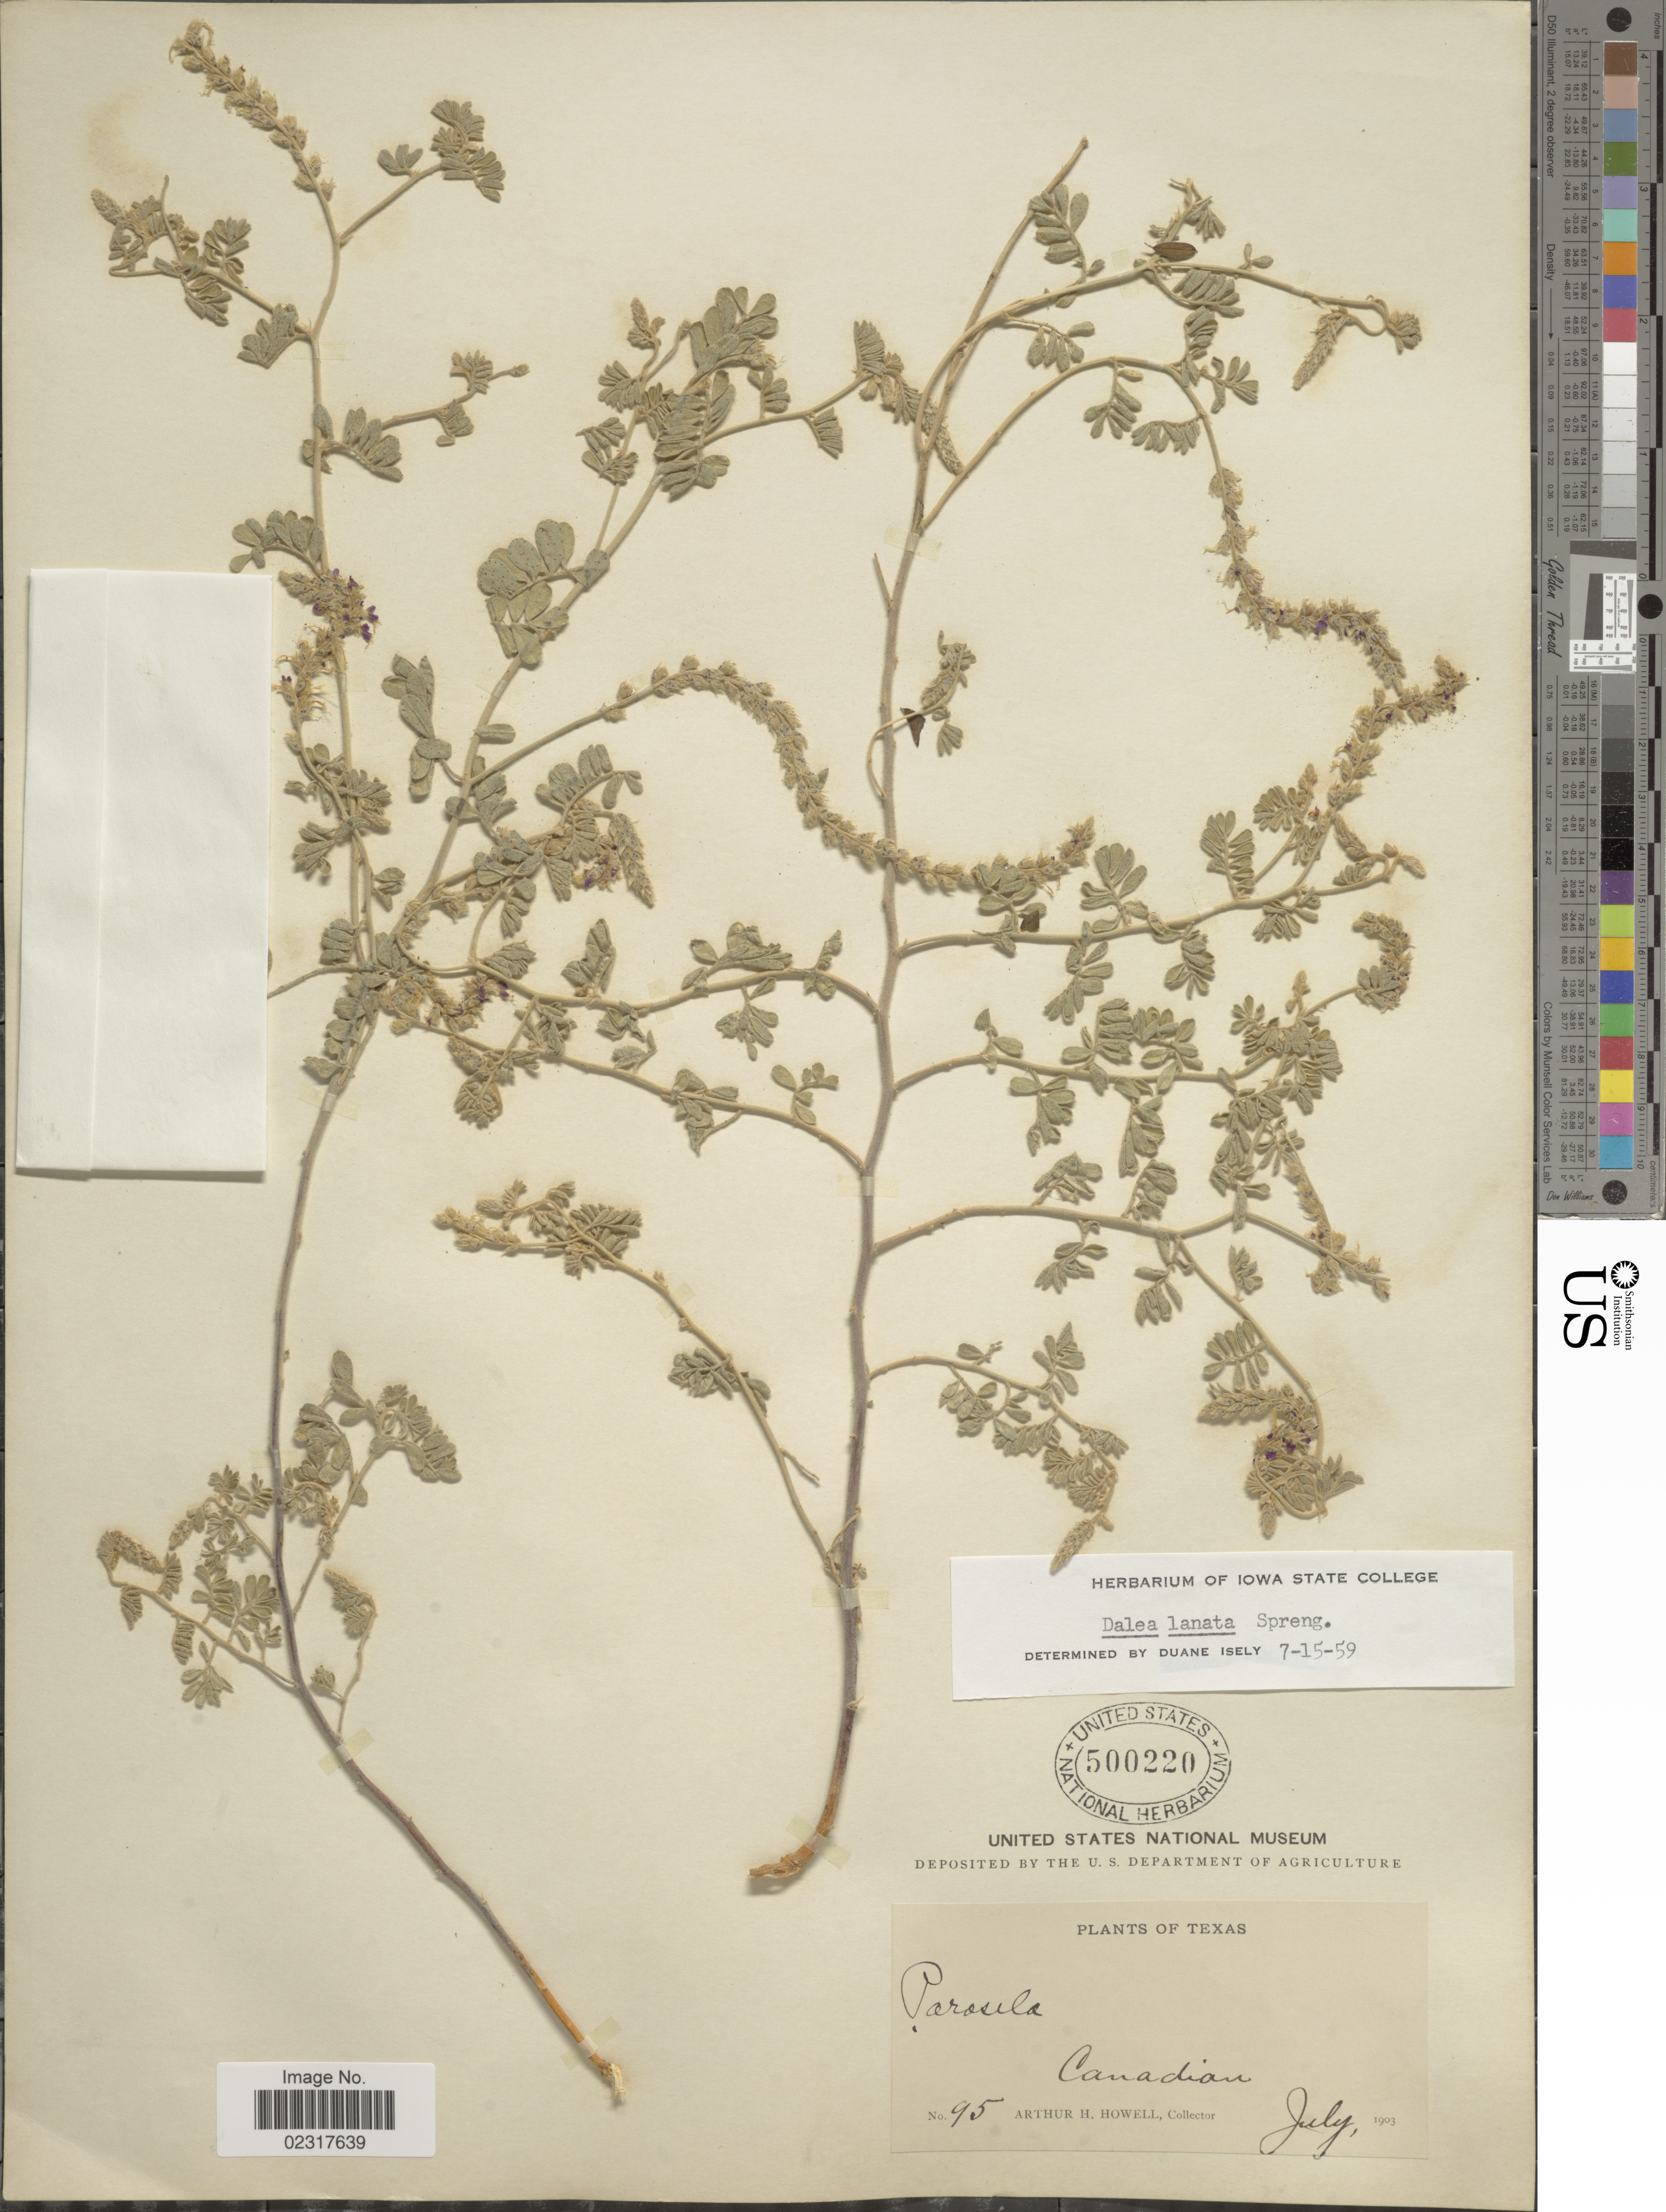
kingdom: Plantae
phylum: Tracheophyta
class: Magnoliopsida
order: Fabales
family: Fabaceae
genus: Dalea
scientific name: Dalea lanata var. lanata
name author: Spreng.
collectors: A. H. Howell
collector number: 95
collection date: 1903-07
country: United States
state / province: Texas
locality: Canadian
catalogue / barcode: US 500220